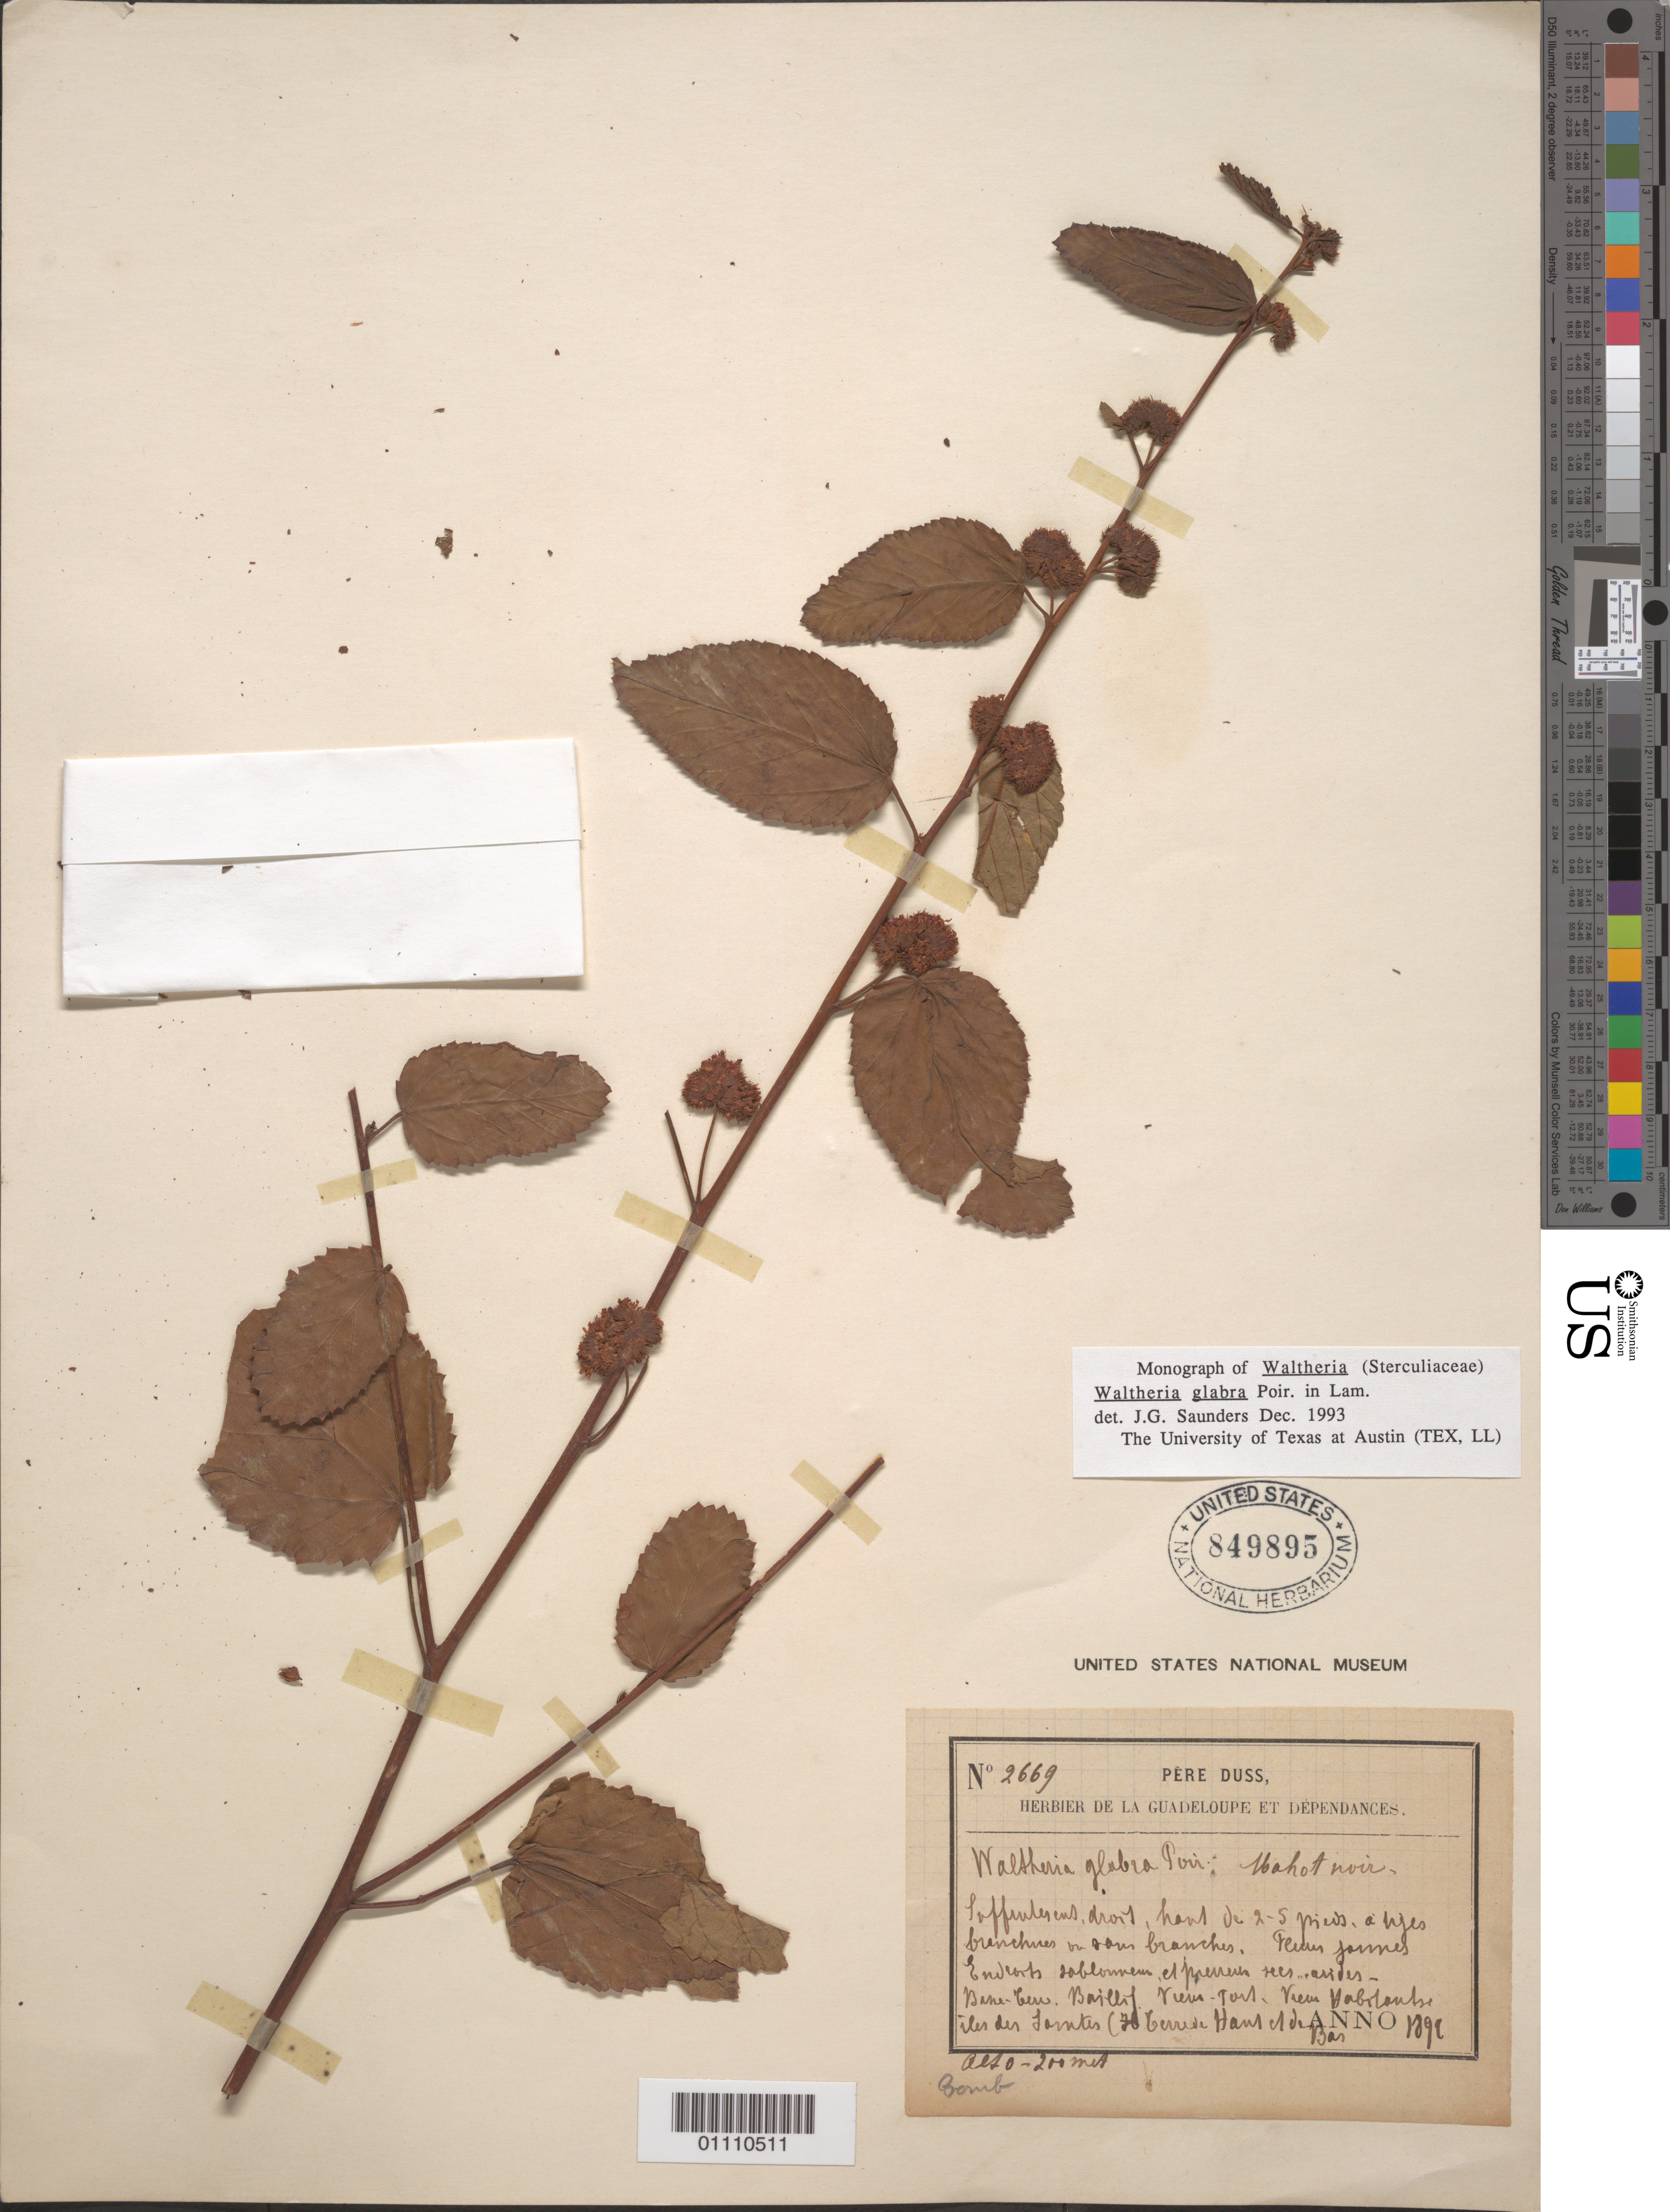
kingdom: Plantae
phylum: Tracheophyta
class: Magnoliopsida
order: Malvales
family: Malvaceae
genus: Waltheria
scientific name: Waltheria glabra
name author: Poir.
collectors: Père Duss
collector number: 2669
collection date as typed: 1899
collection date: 1899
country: Guadeloupe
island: Basse Terre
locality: Basse Terre, Baillif, Vieux-Fort, Vieux Habitants, Iles des Saintes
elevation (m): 200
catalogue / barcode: US 849895